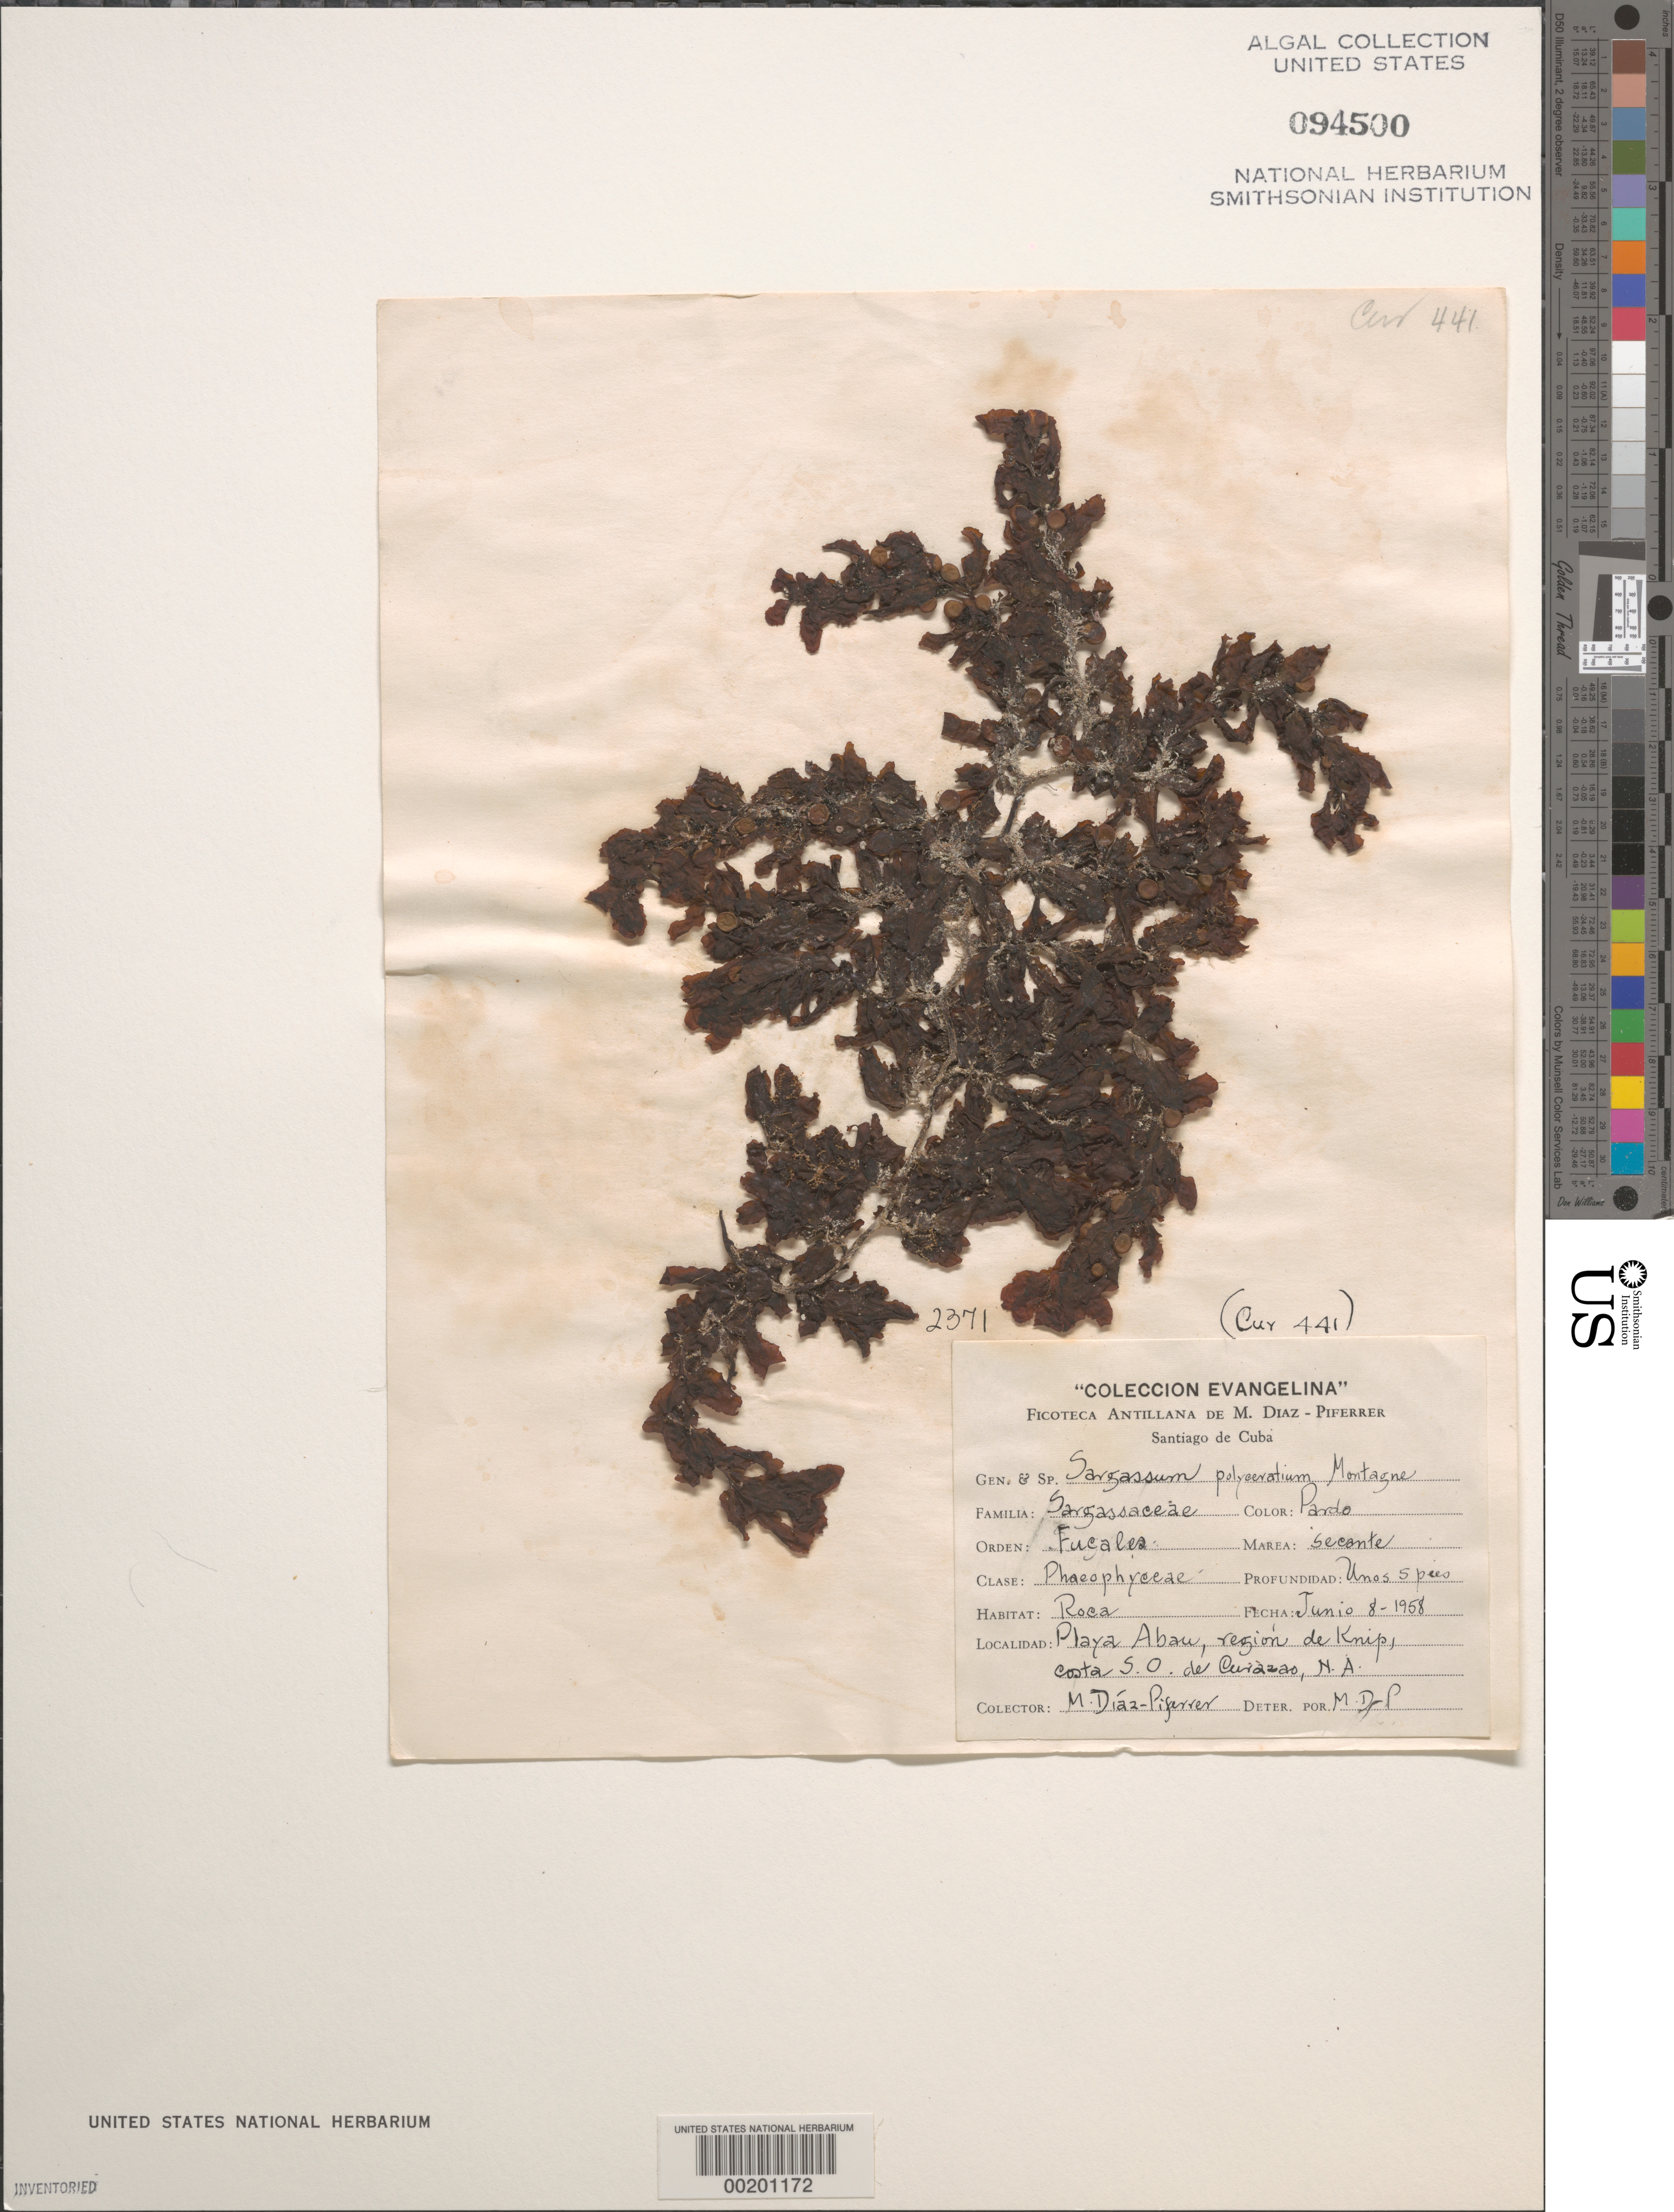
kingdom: Chromista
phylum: Ochrophyta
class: Phaeophyceae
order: Fucales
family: Sargassaceae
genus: Sargassum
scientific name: Sargassum polyceratium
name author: Mont.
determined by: Diaz-Piferrer, M.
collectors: M. Diaz-Piferrer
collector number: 2371 & CUR. 441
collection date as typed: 08 Jun 1958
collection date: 1958-06-08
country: Curaçao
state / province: ABC Islands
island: Curaçao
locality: Playa Abau, Knip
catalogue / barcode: US 94500